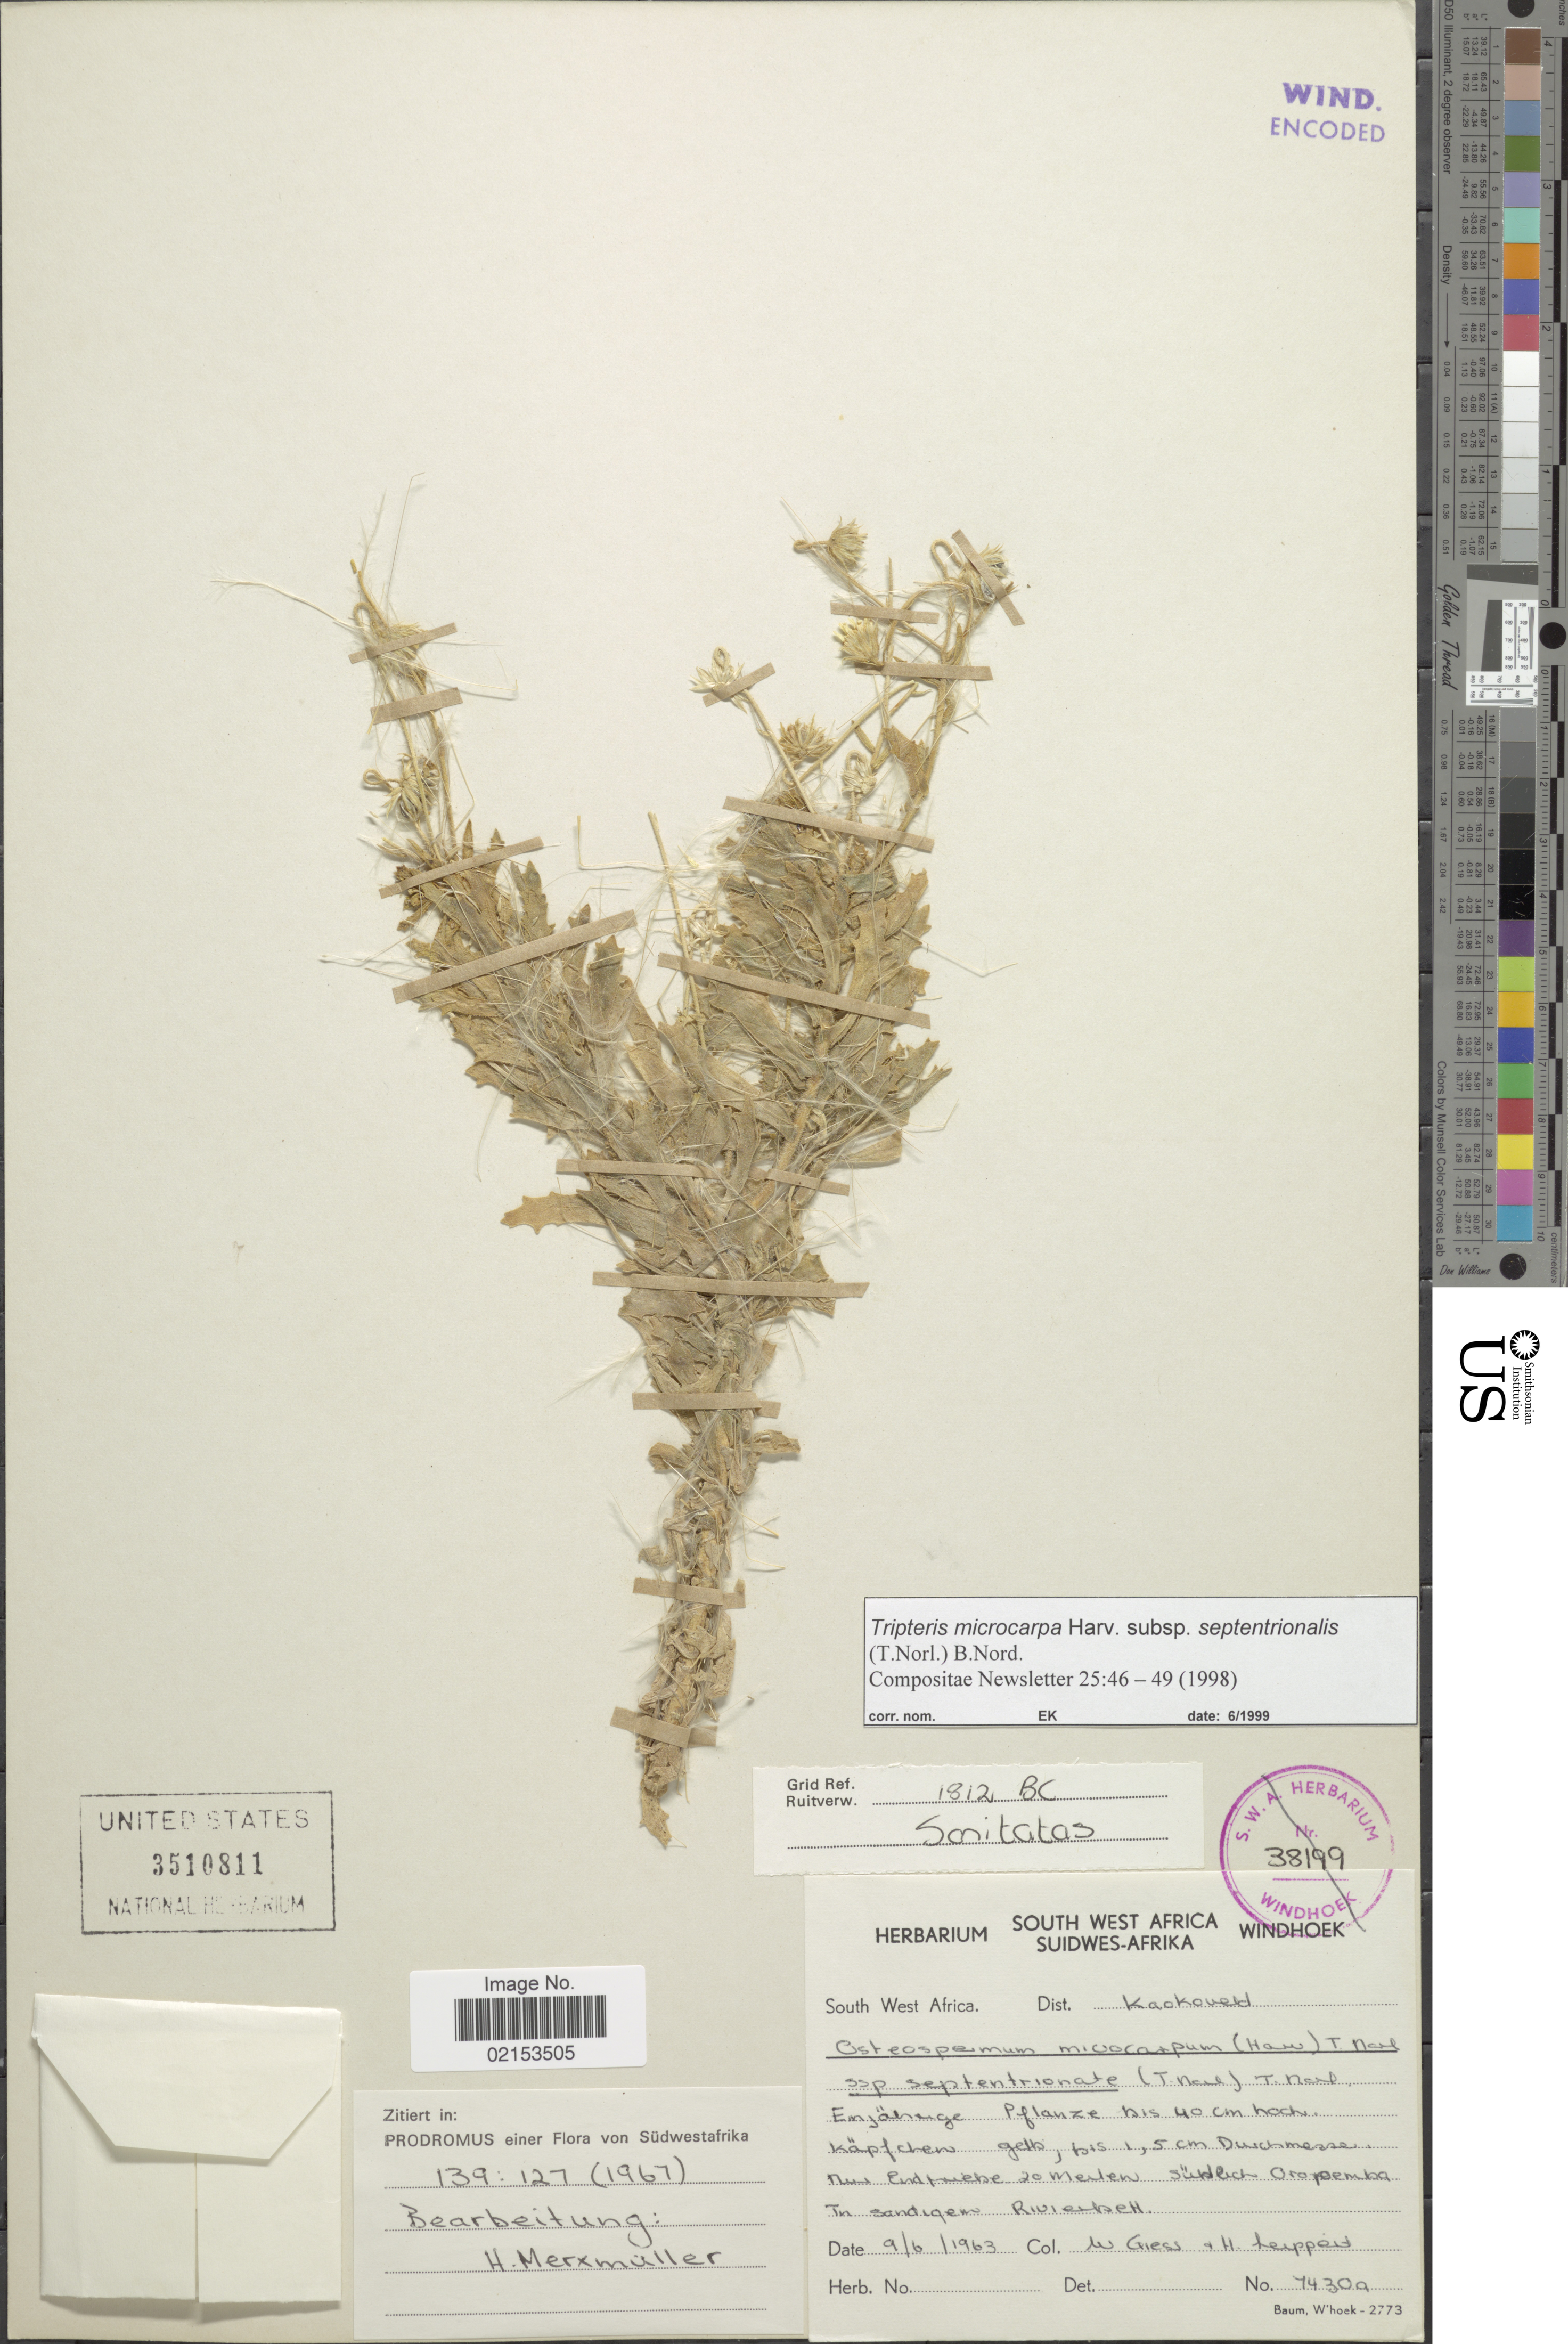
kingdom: Plantae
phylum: Tracheophyta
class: Magnoliopsida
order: Asterales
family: Asteraceae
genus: Tripteris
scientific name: Tripteris microcarpa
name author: Harv.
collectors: W. Giess & H. Leippeis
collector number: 7430a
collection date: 1963-06-09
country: Namibia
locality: Dist. Kaokoveld. sudlich Oropemba.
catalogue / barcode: US 3510811